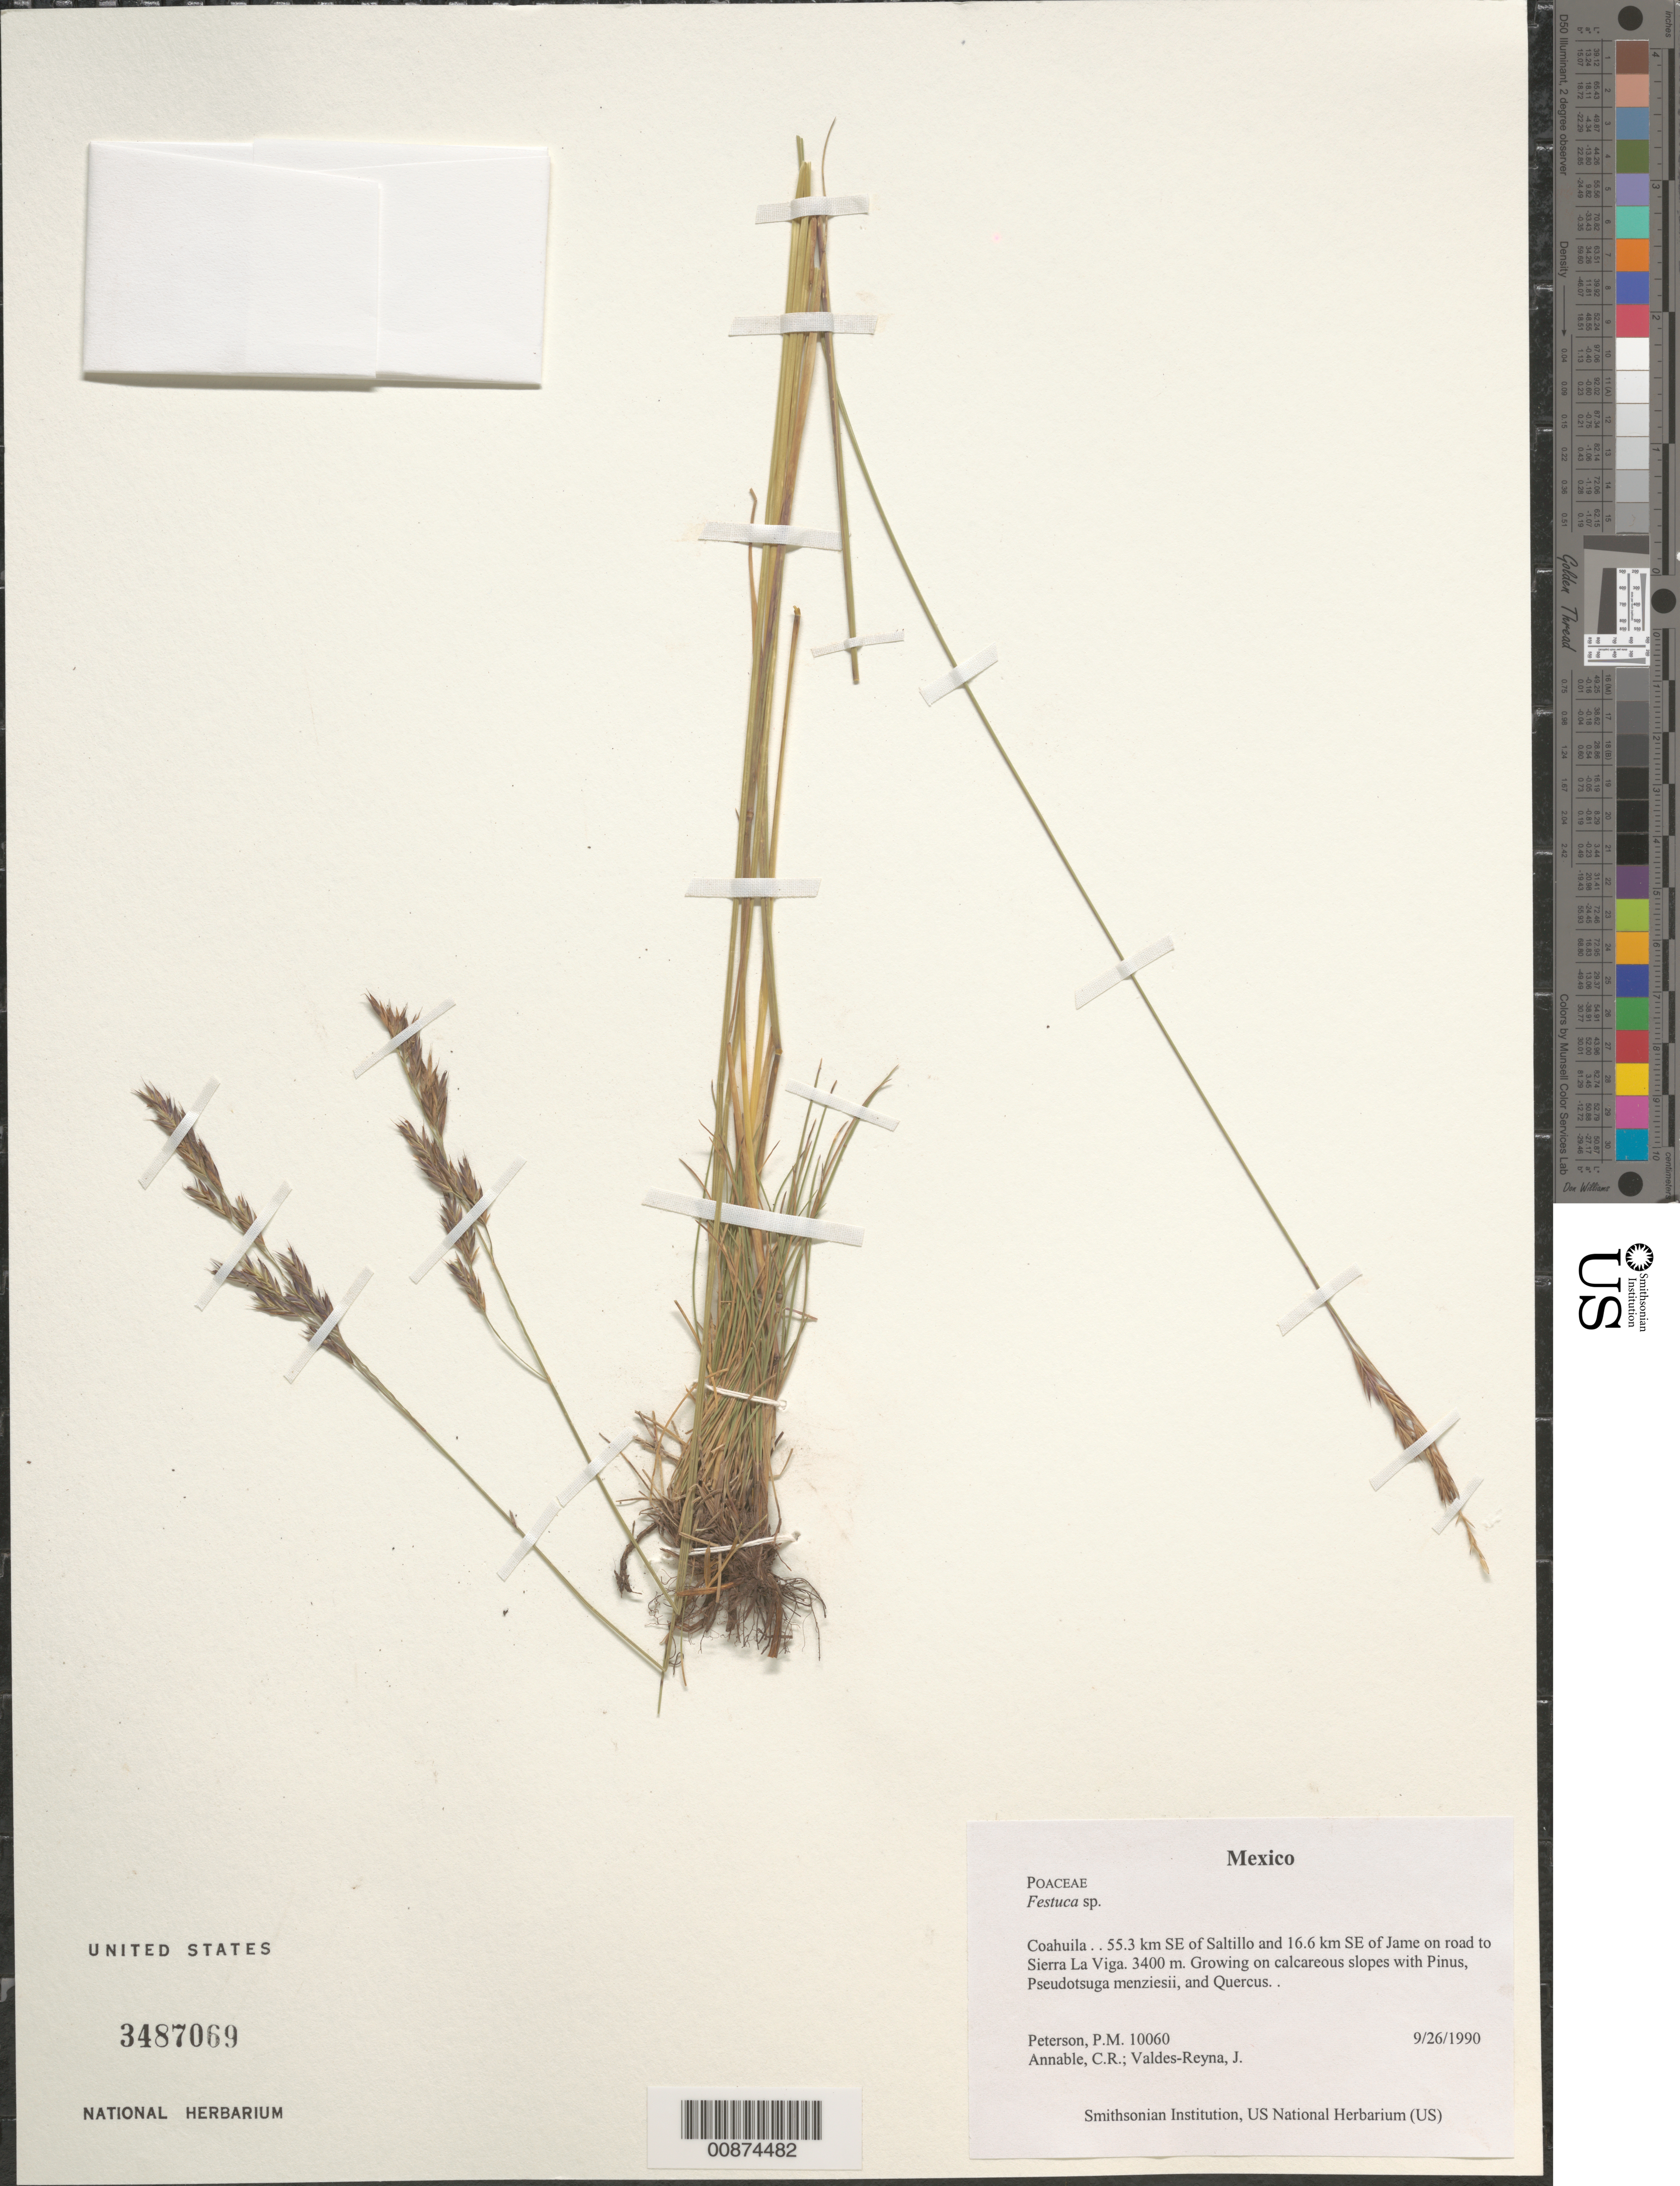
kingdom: Plantae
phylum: Tracheophyta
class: Liliopsida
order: Poales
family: Poaceae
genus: Festuca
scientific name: Festuca sp.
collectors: P. M. Peterson, C. R. Annable & J. Valdés-Reyna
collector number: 10060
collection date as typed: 26 Sep 1990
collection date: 1990-09-26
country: Mexico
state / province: Coahuila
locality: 55.3 km SE of Saltillo and 16.6 km SE of Jame on road to Sierra La Viga.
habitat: Growing on calcareous slopes with Pinus, Pseudotsuga menziesii, and Quercus.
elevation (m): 3400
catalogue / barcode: US 3487069